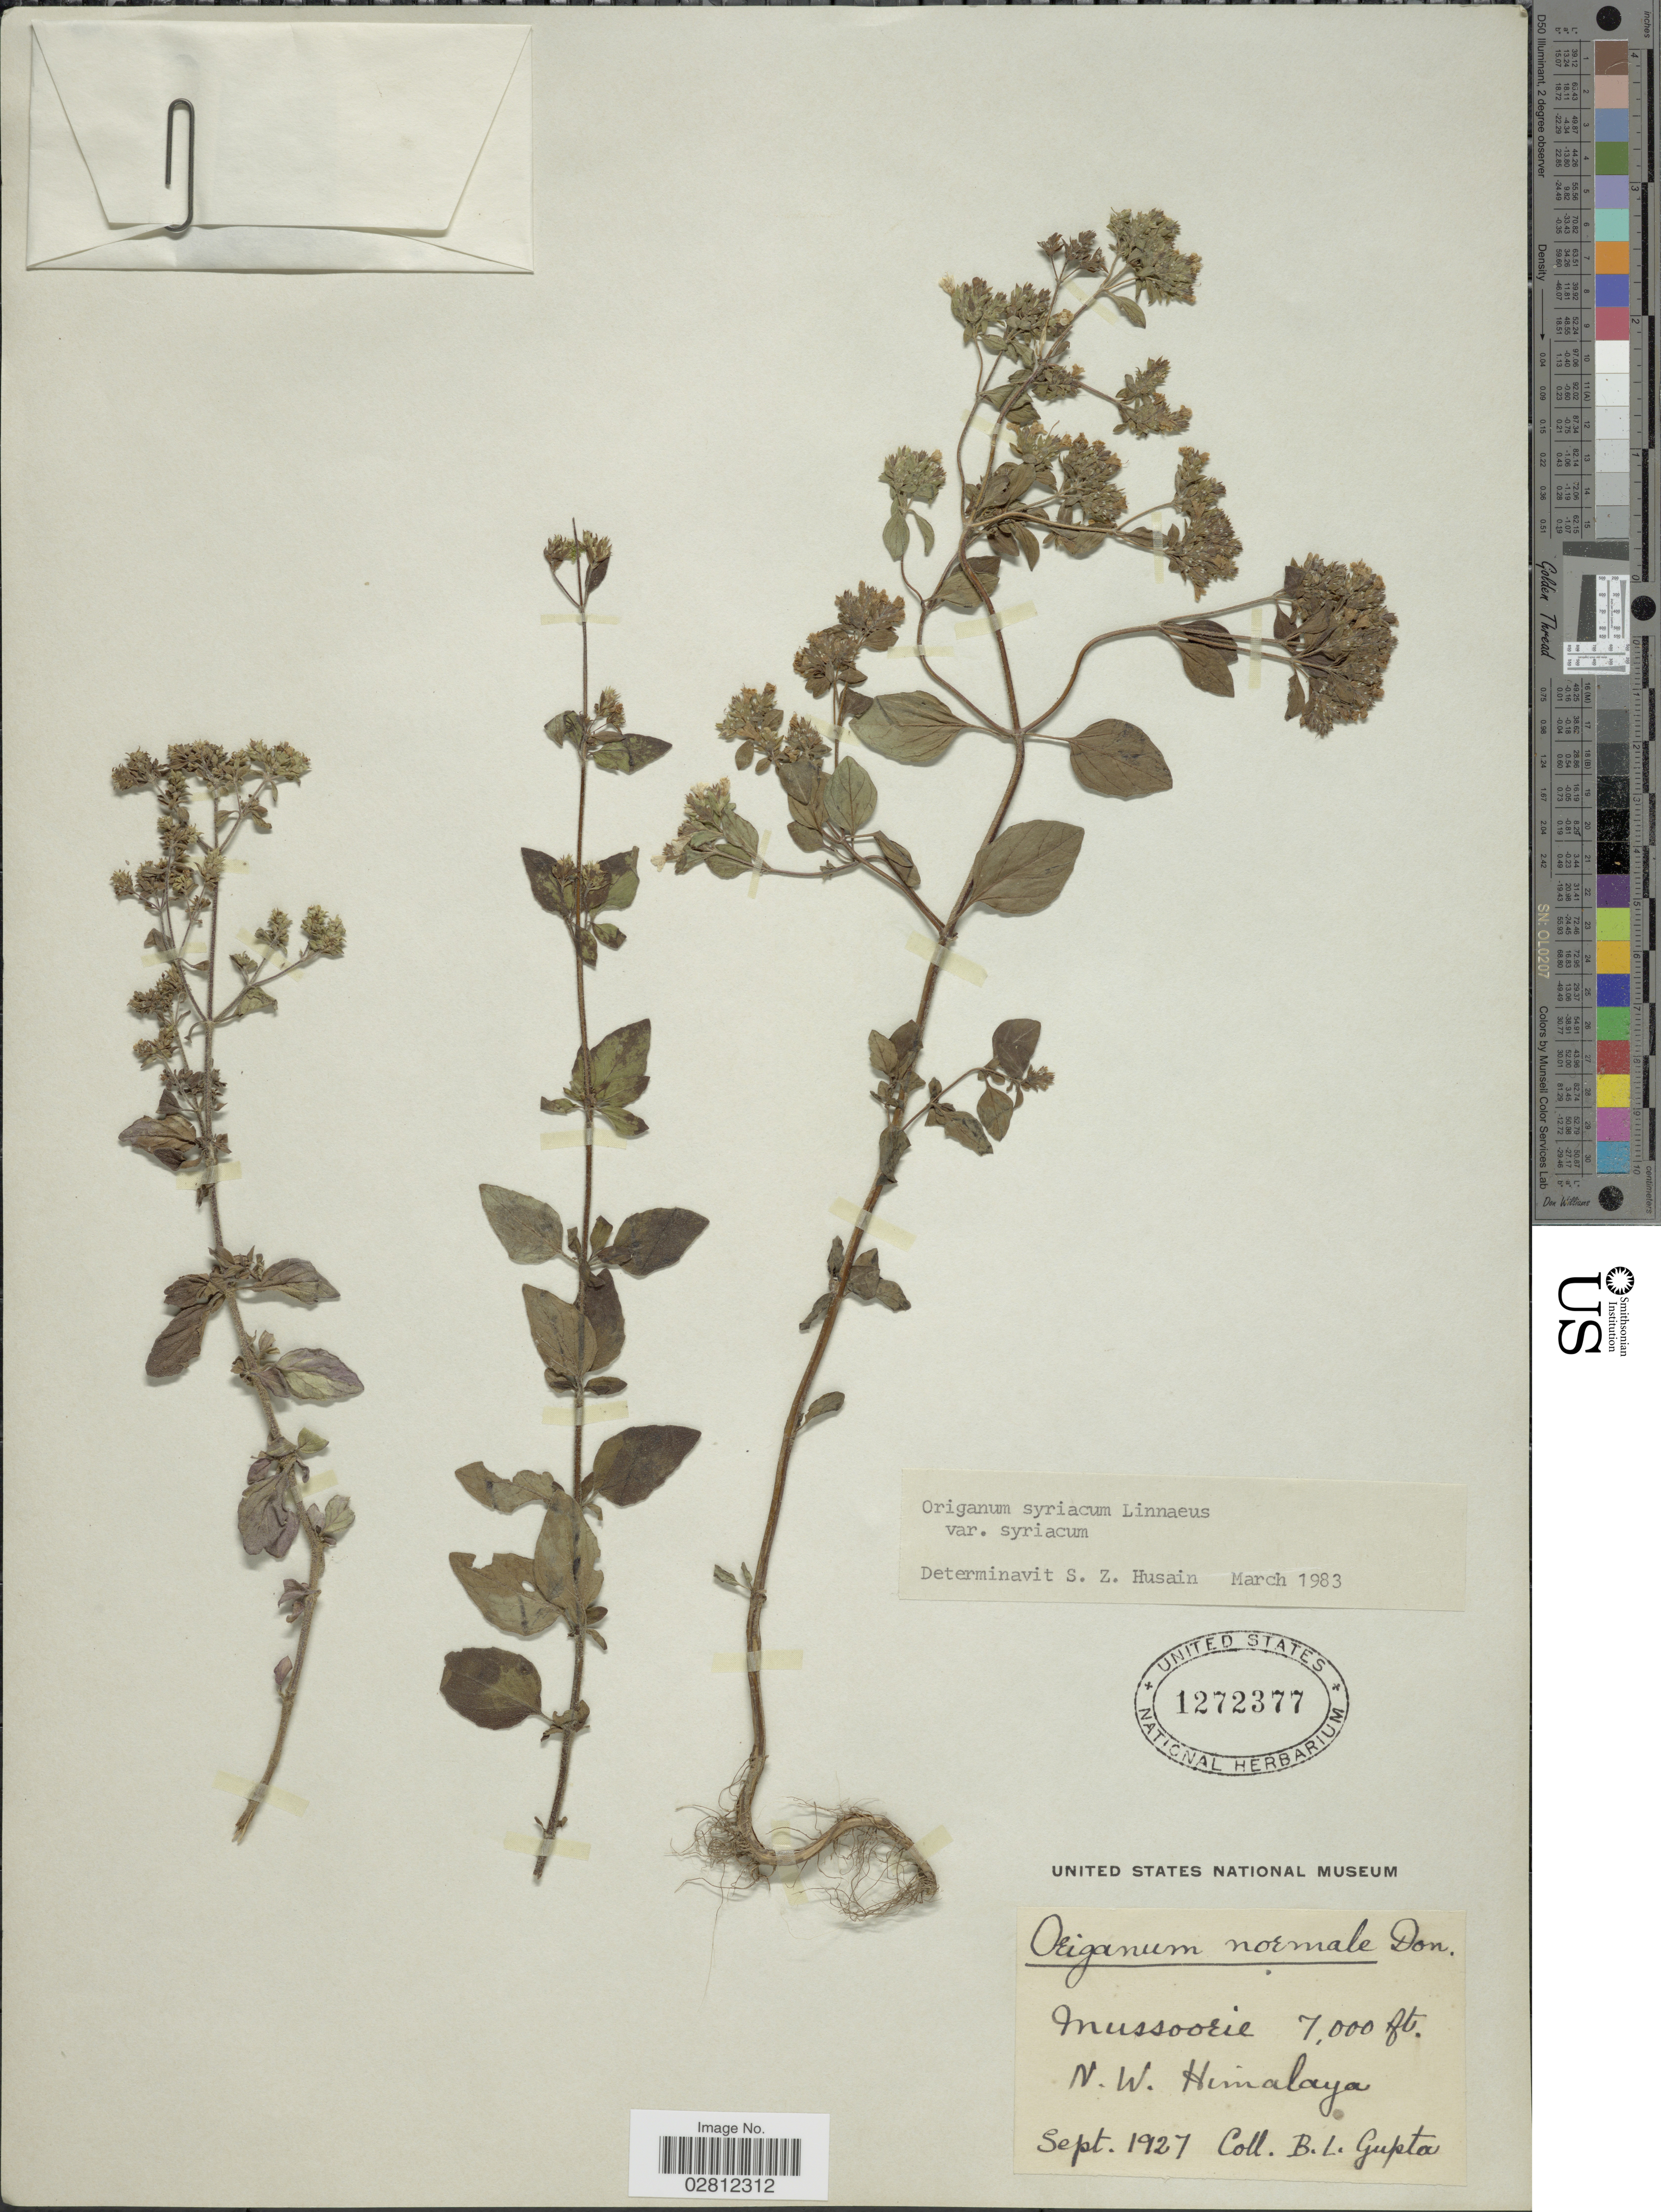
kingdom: Plantae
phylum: Tracheophyta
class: Magnoliopsida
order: Lamiales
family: Lamiaceae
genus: Origanum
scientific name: Origanum syriacum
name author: L.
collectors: B. L. Gupta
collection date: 1927-09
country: India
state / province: Uttarakhand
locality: Mussoorie, N.W. Himalaya.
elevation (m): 2134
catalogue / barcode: US 1272377